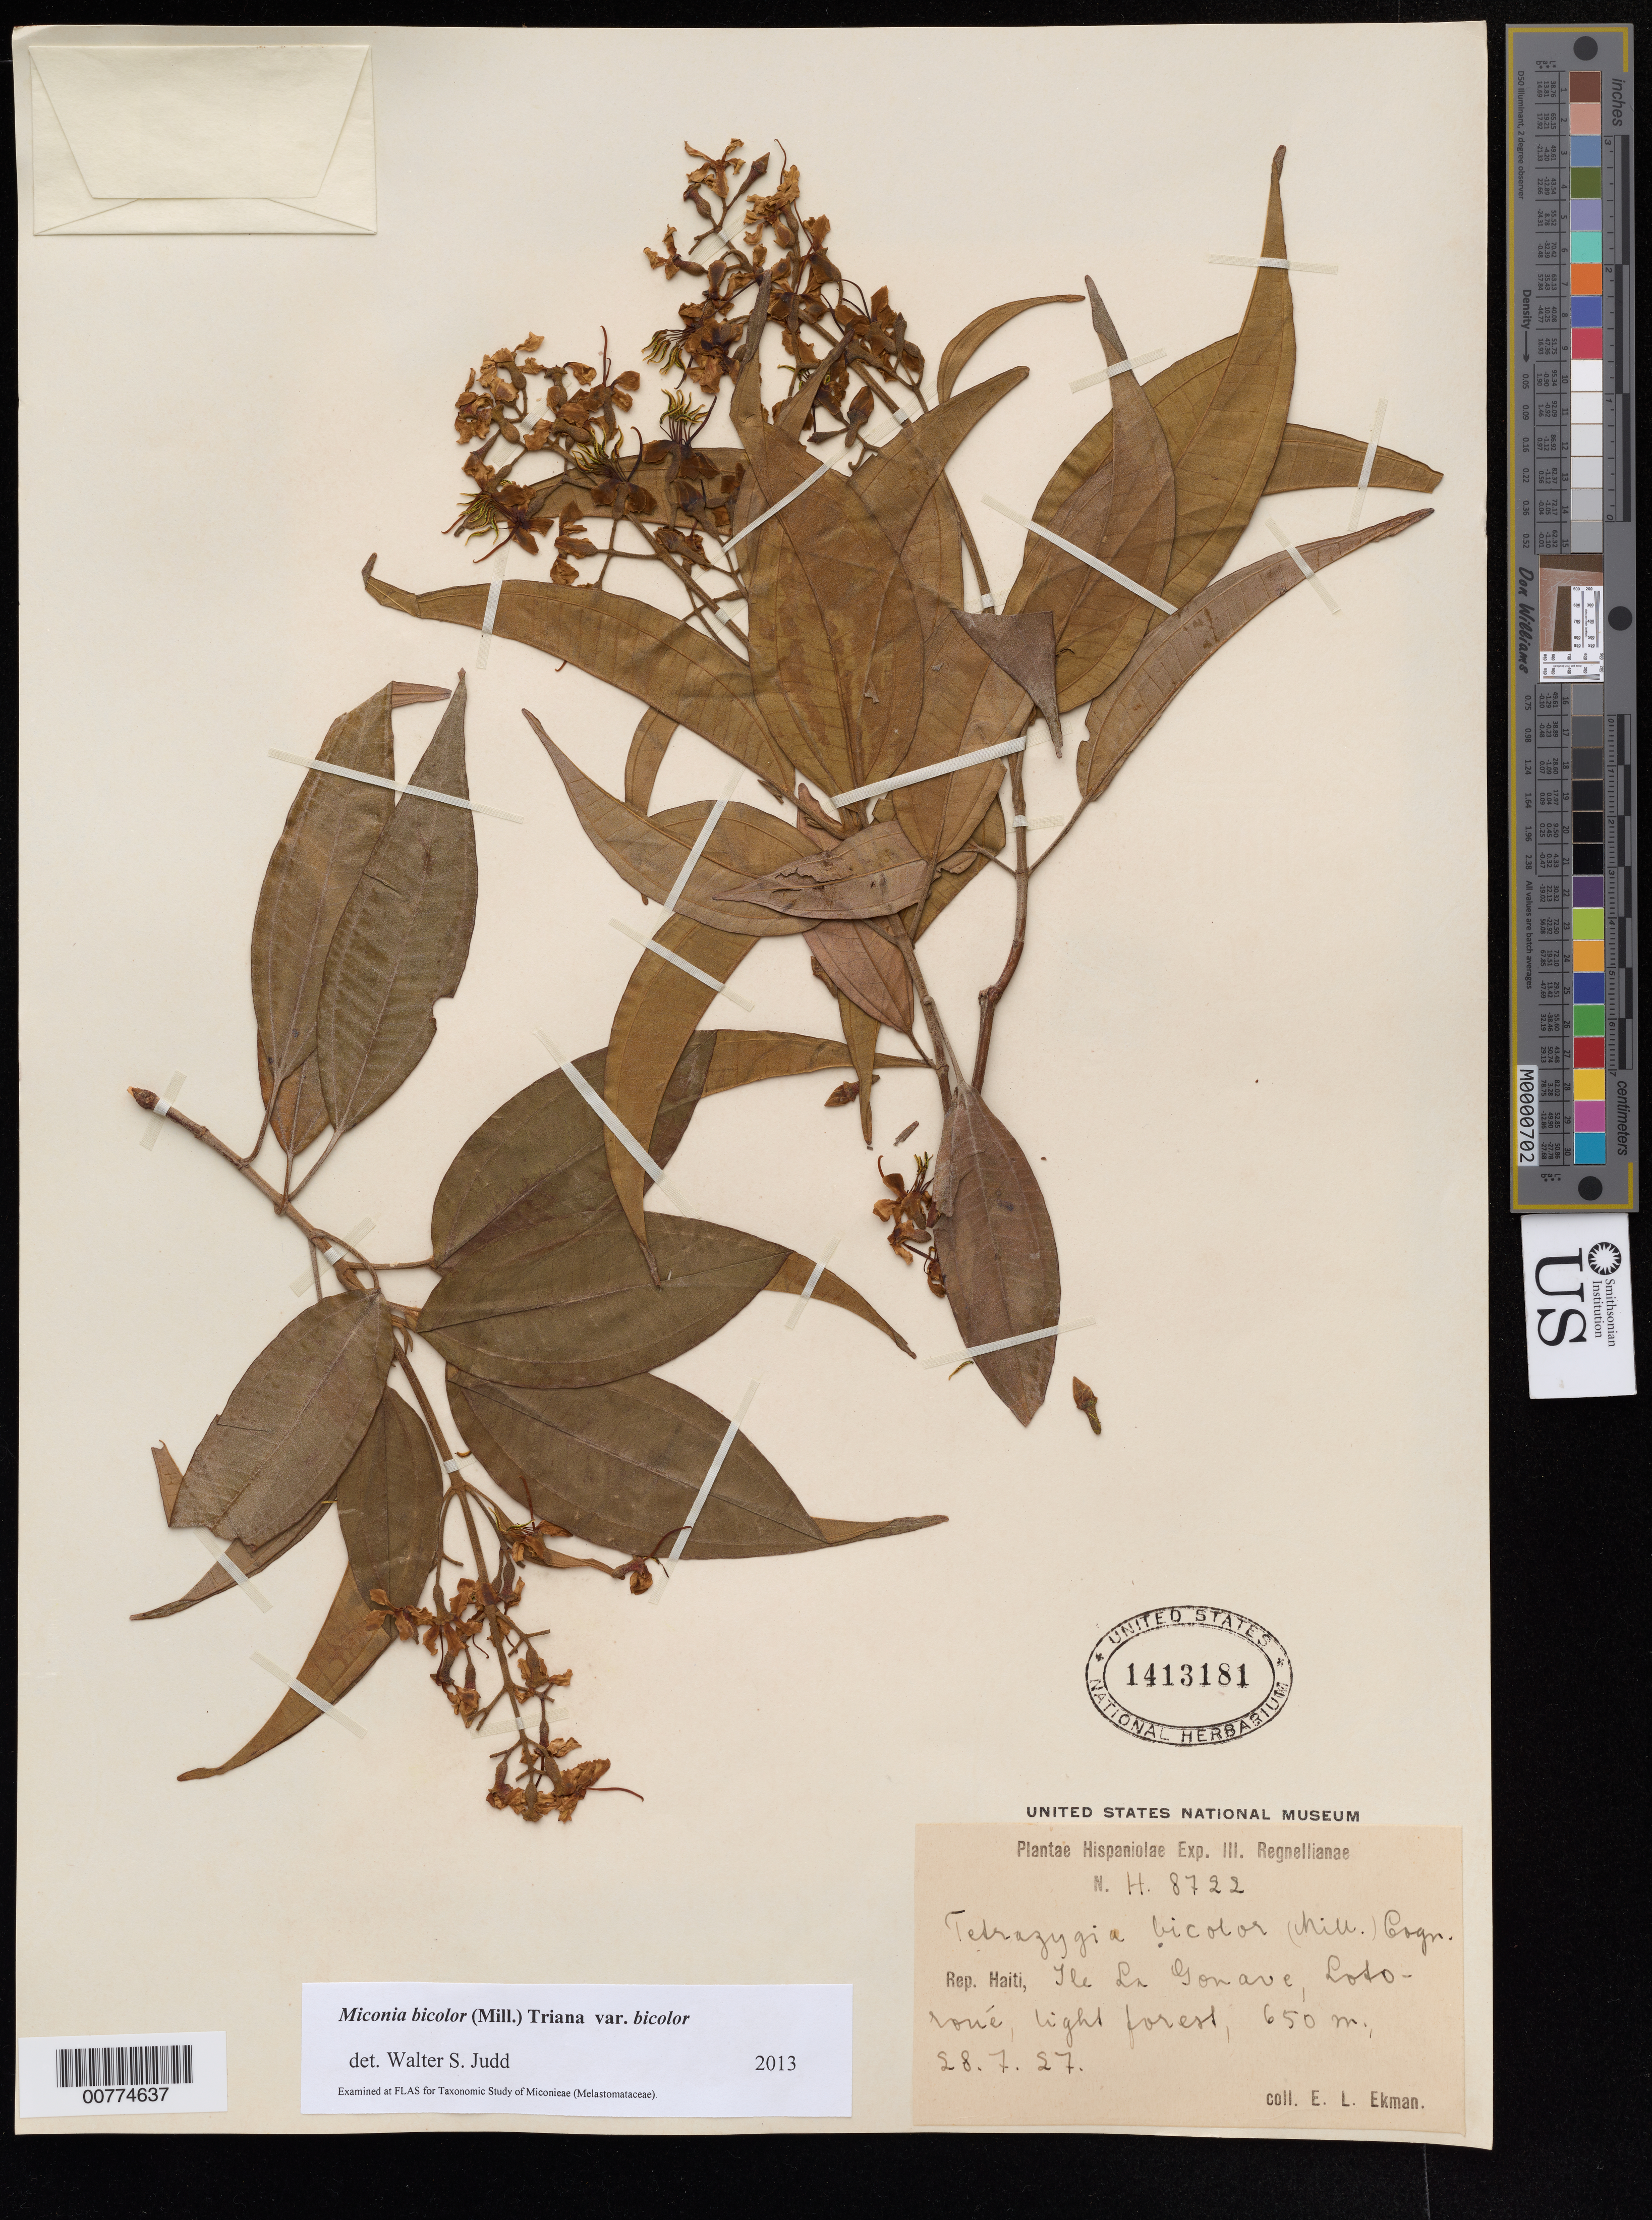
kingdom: Plantae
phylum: Tracheophyta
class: Magnoliopsida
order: Myrtales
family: Melastomataceae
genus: Miconia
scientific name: Miconia bicolor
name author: (Mill.) Triana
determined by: Judd, Walter S.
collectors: E. L. Ekman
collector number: H 8722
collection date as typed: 28 Jul 1927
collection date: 1927-07-28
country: Haiti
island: Hispaniola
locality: Ile La Gonave, Lotoríe.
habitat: Light forest.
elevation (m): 650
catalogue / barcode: US 1413181